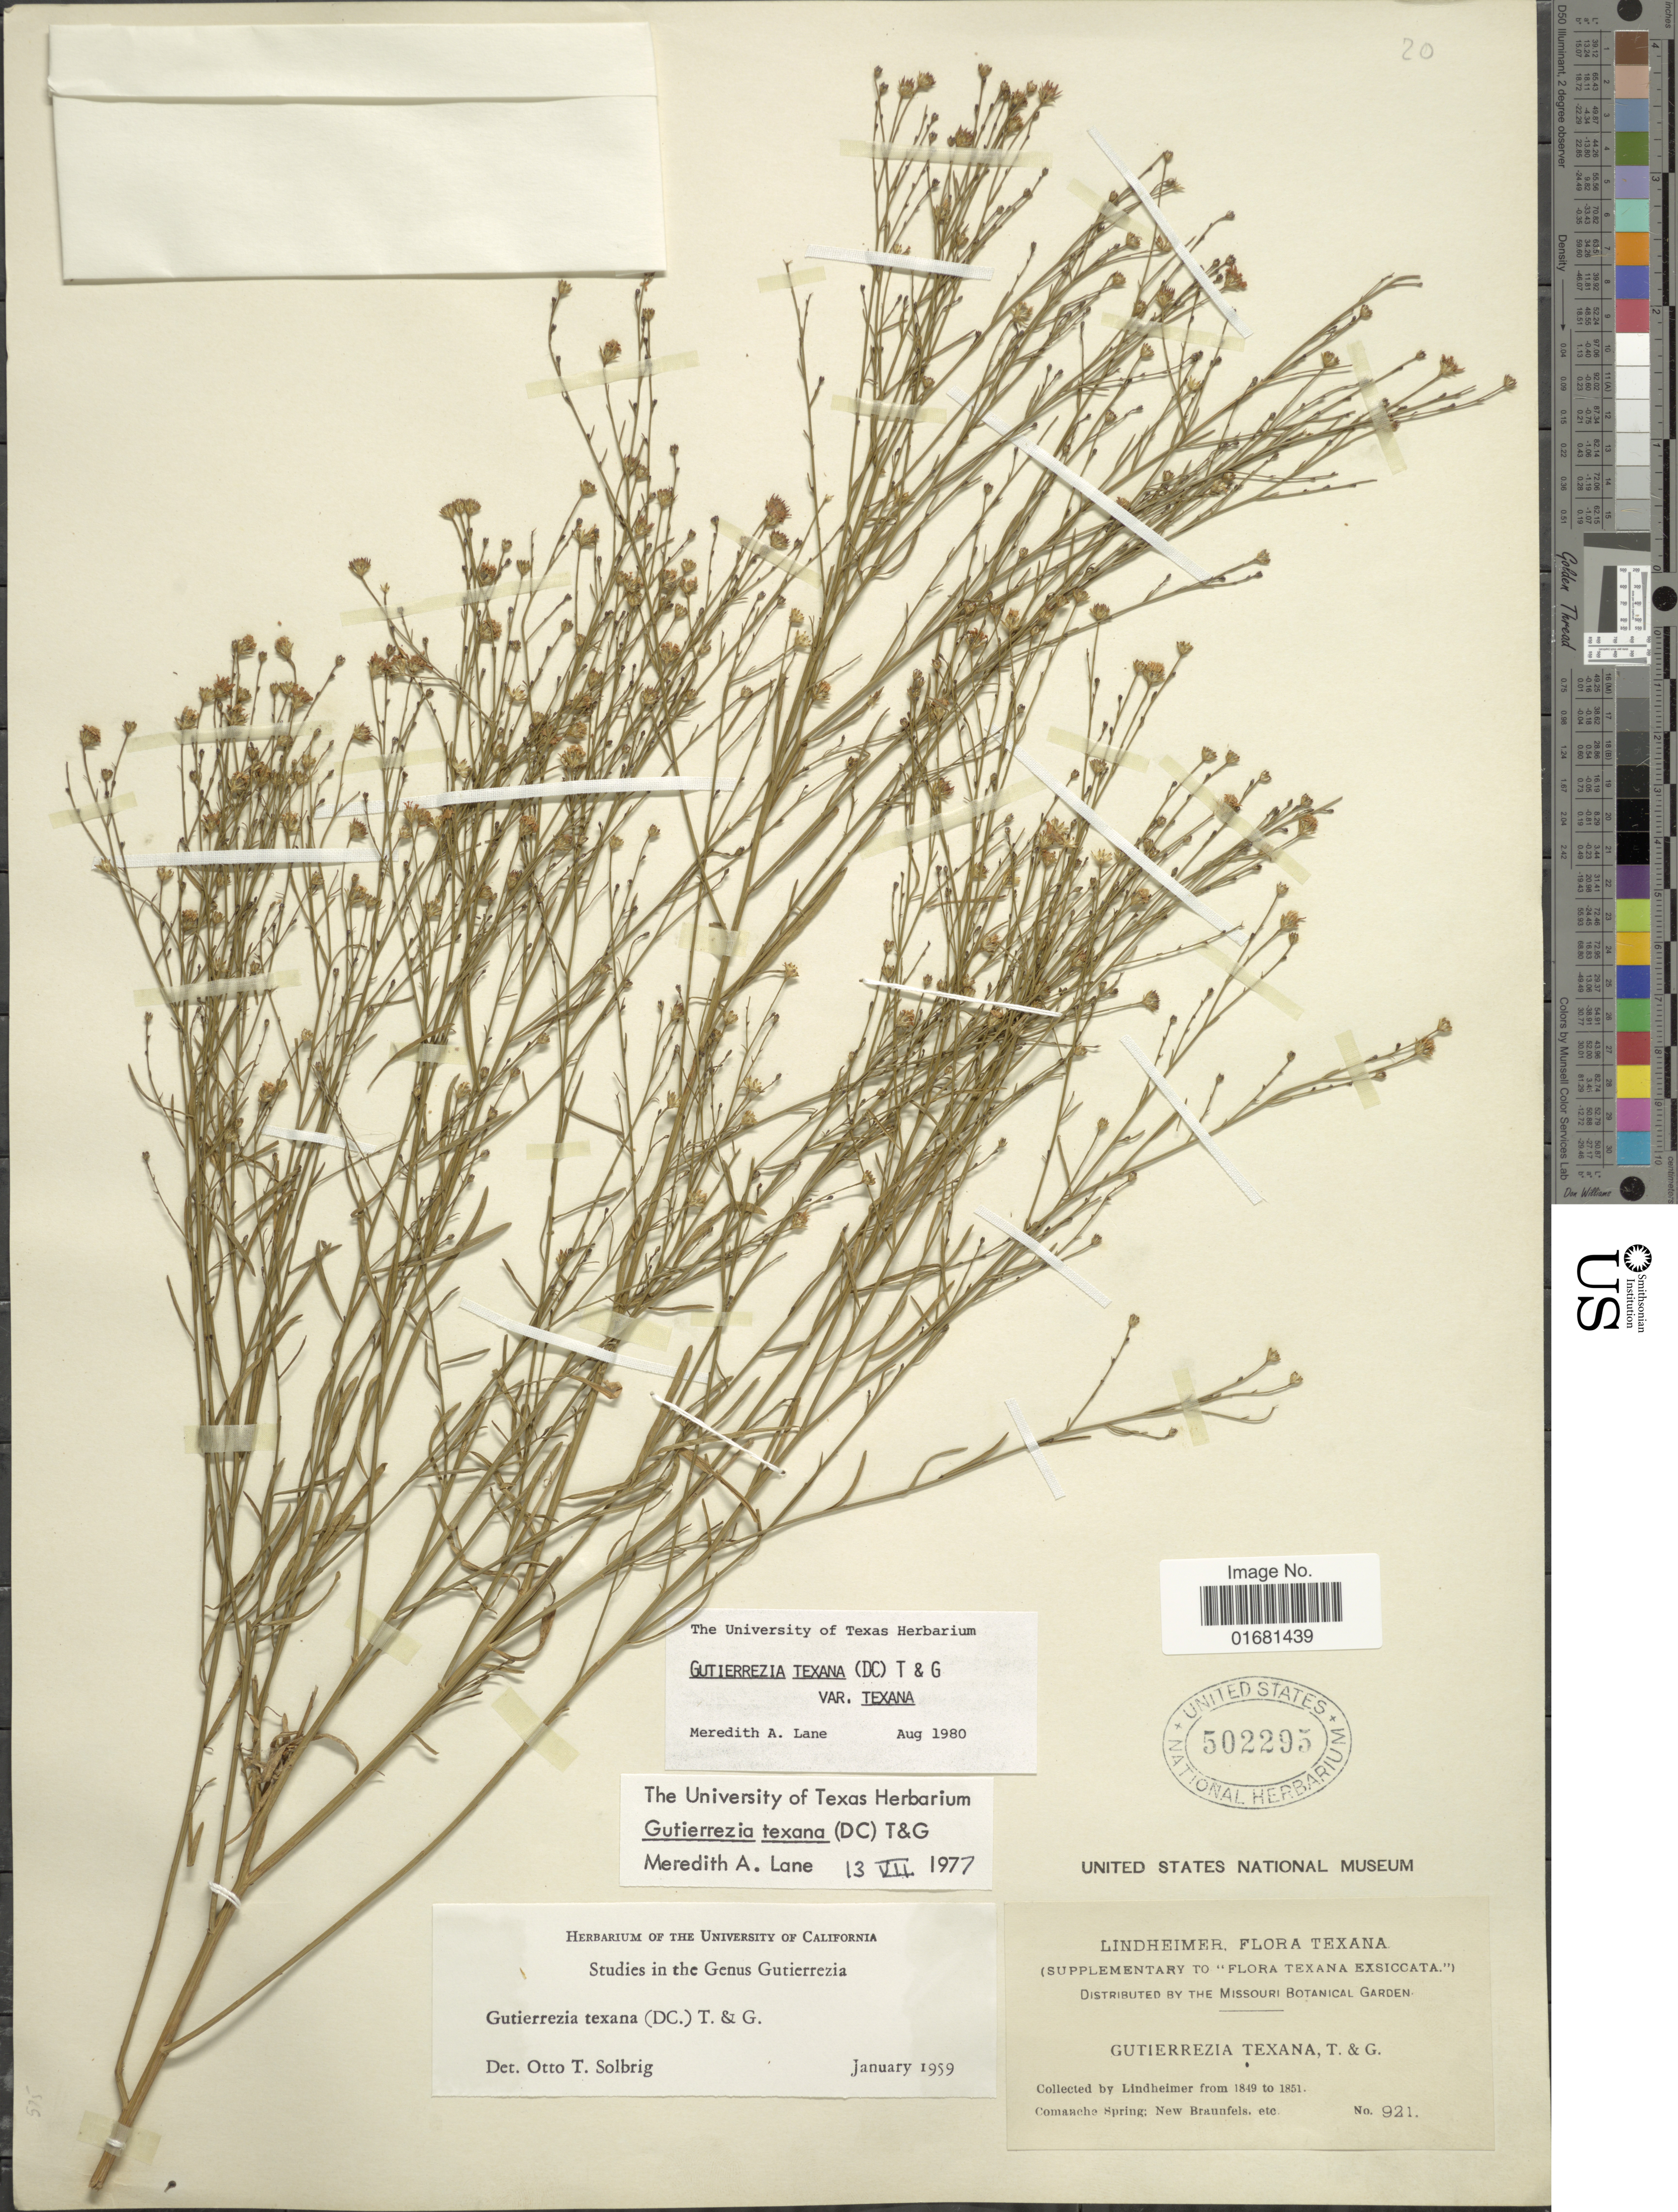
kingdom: Plantae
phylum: Tracheophyta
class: Magnoliopsida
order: Asterales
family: Asteraceae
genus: Gutierrezia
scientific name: Gutierrezia texana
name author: (DC.) Torr. & A. Gray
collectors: -. Lindheimer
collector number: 921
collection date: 1849/1851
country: United States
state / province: Texas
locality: Texana. Comanche Spring; New Braunfels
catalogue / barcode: US 502295